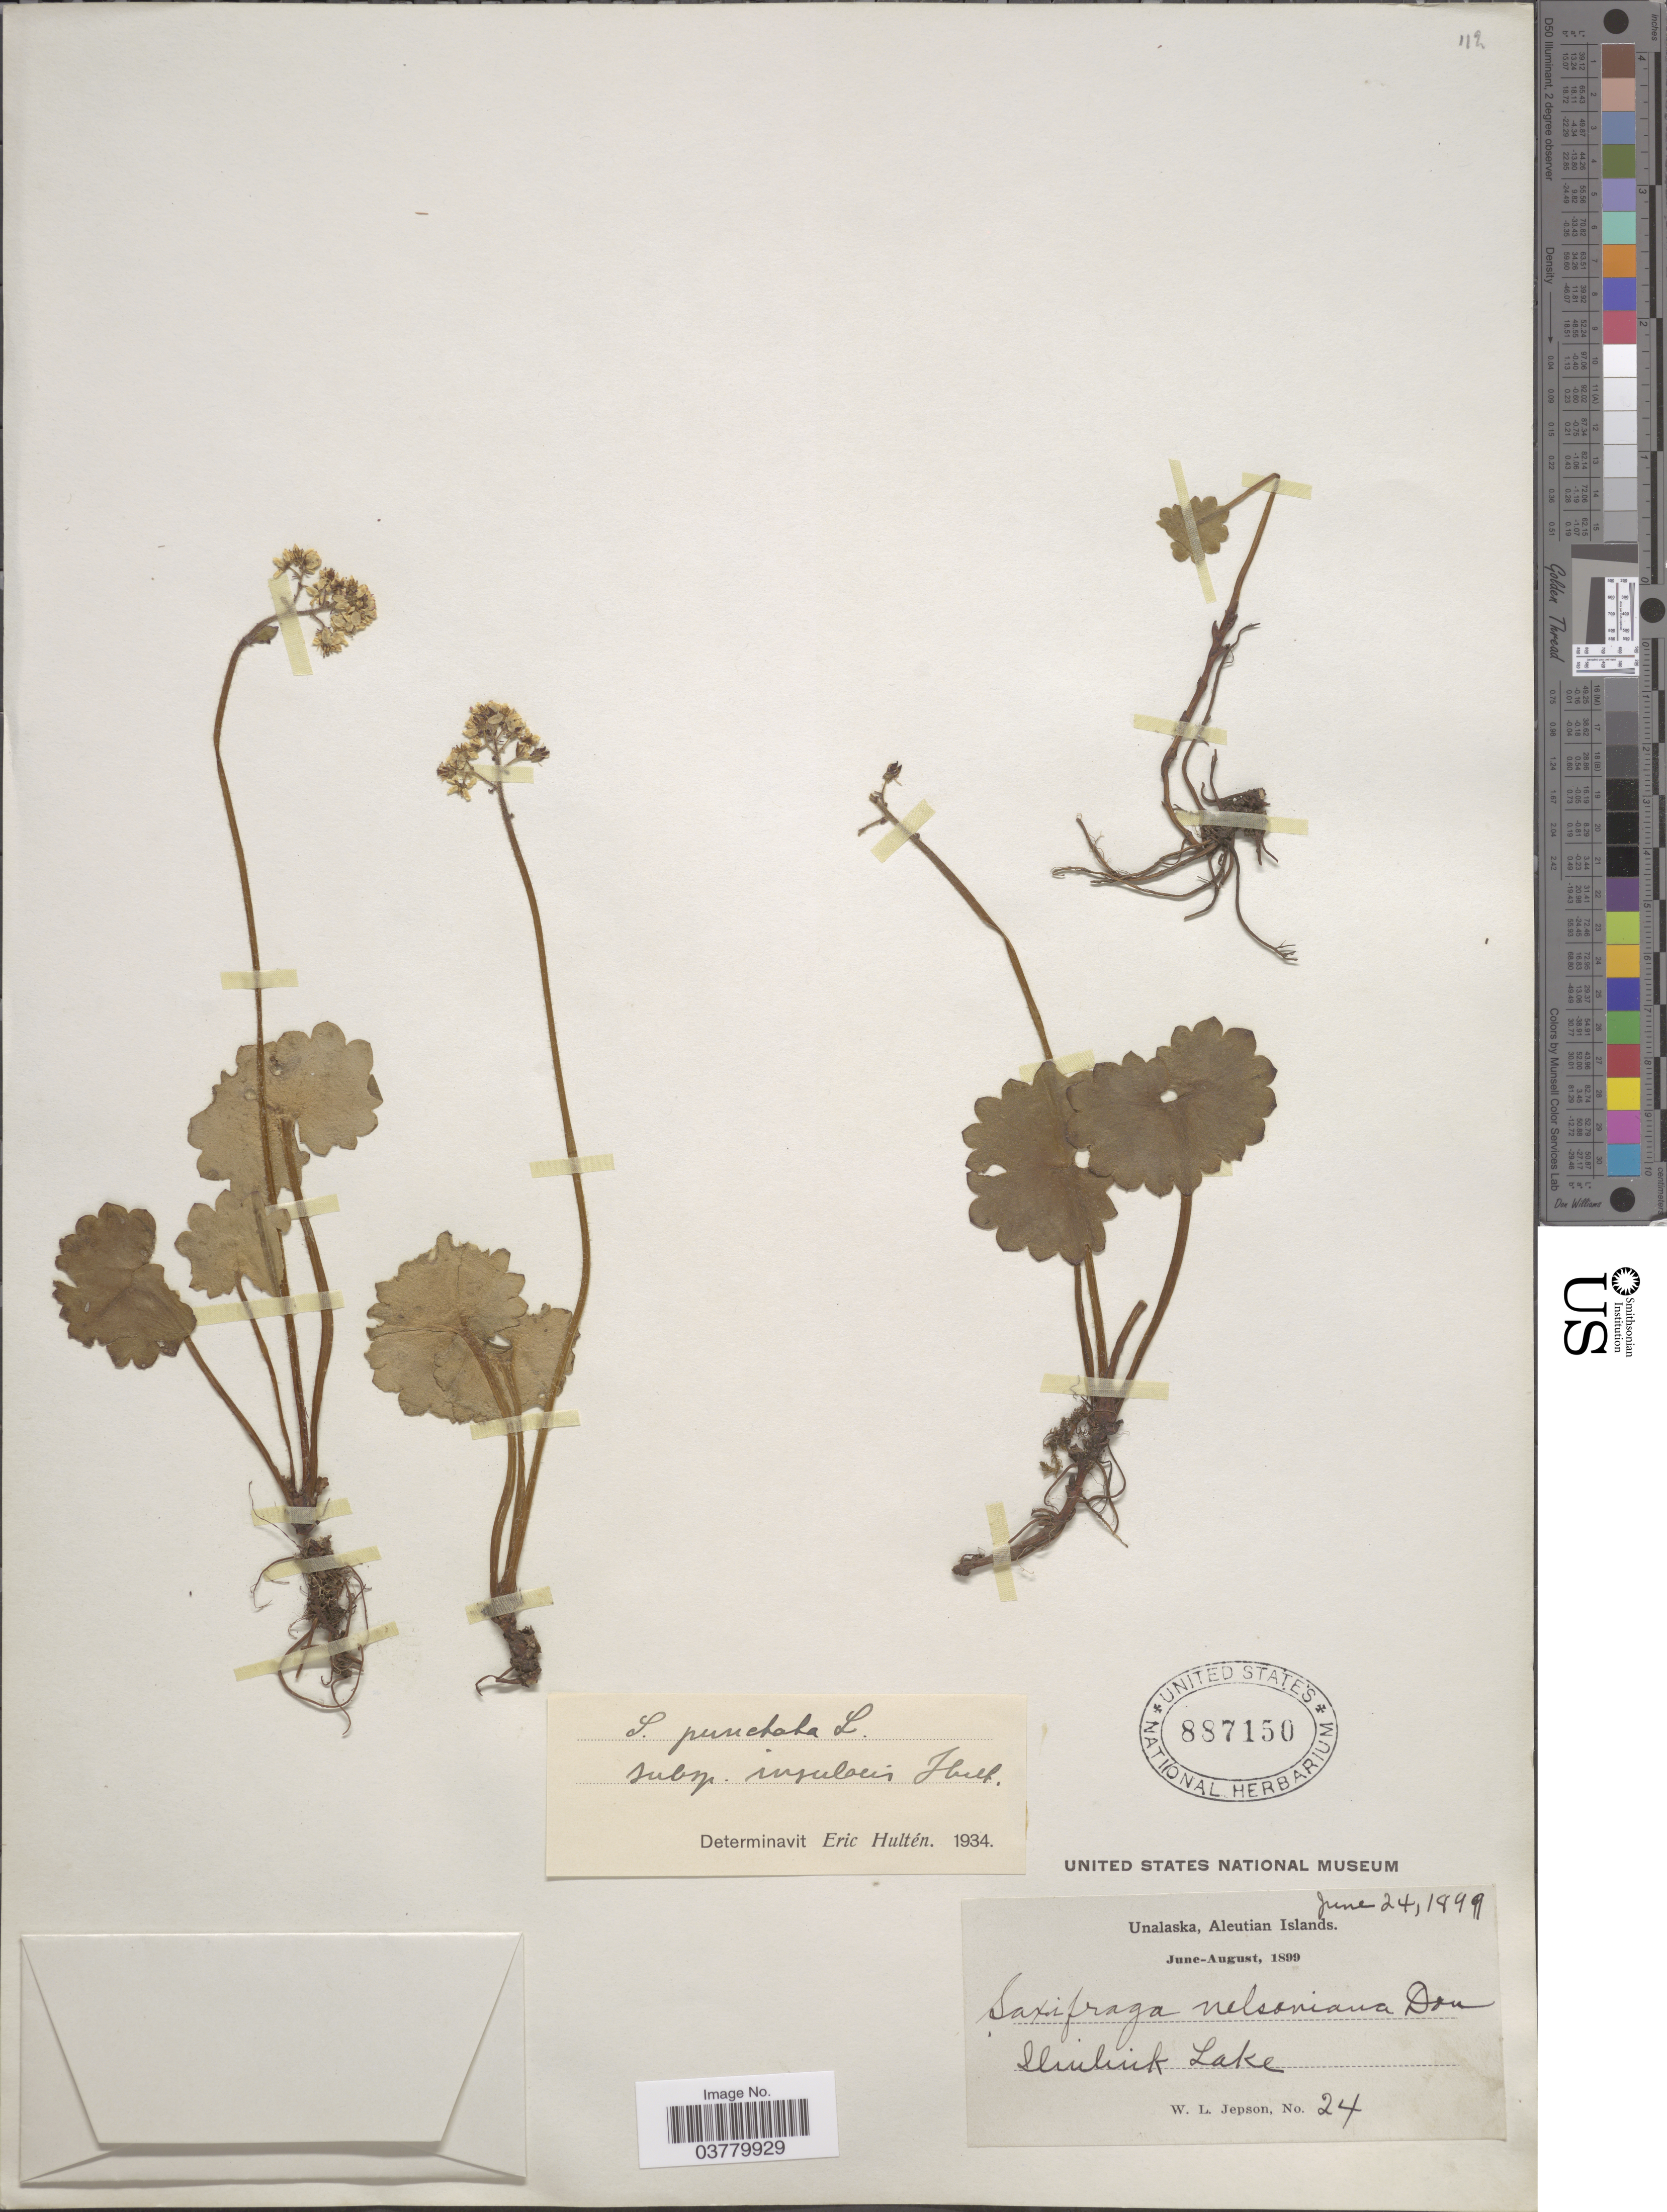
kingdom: Plantae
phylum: Tracheophyta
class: Magnoliopsida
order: Saxifragales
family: Saxifragaceae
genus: Micranthes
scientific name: Micranthes nelsoniana var. insularis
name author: (Hultén) Gornall & H. Ohba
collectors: W. L. Jepson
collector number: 24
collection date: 1949-06-24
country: United States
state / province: Alaska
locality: Unalaska, Aleutian Islands. Iliuliuk Lake.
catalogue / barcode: US 887150